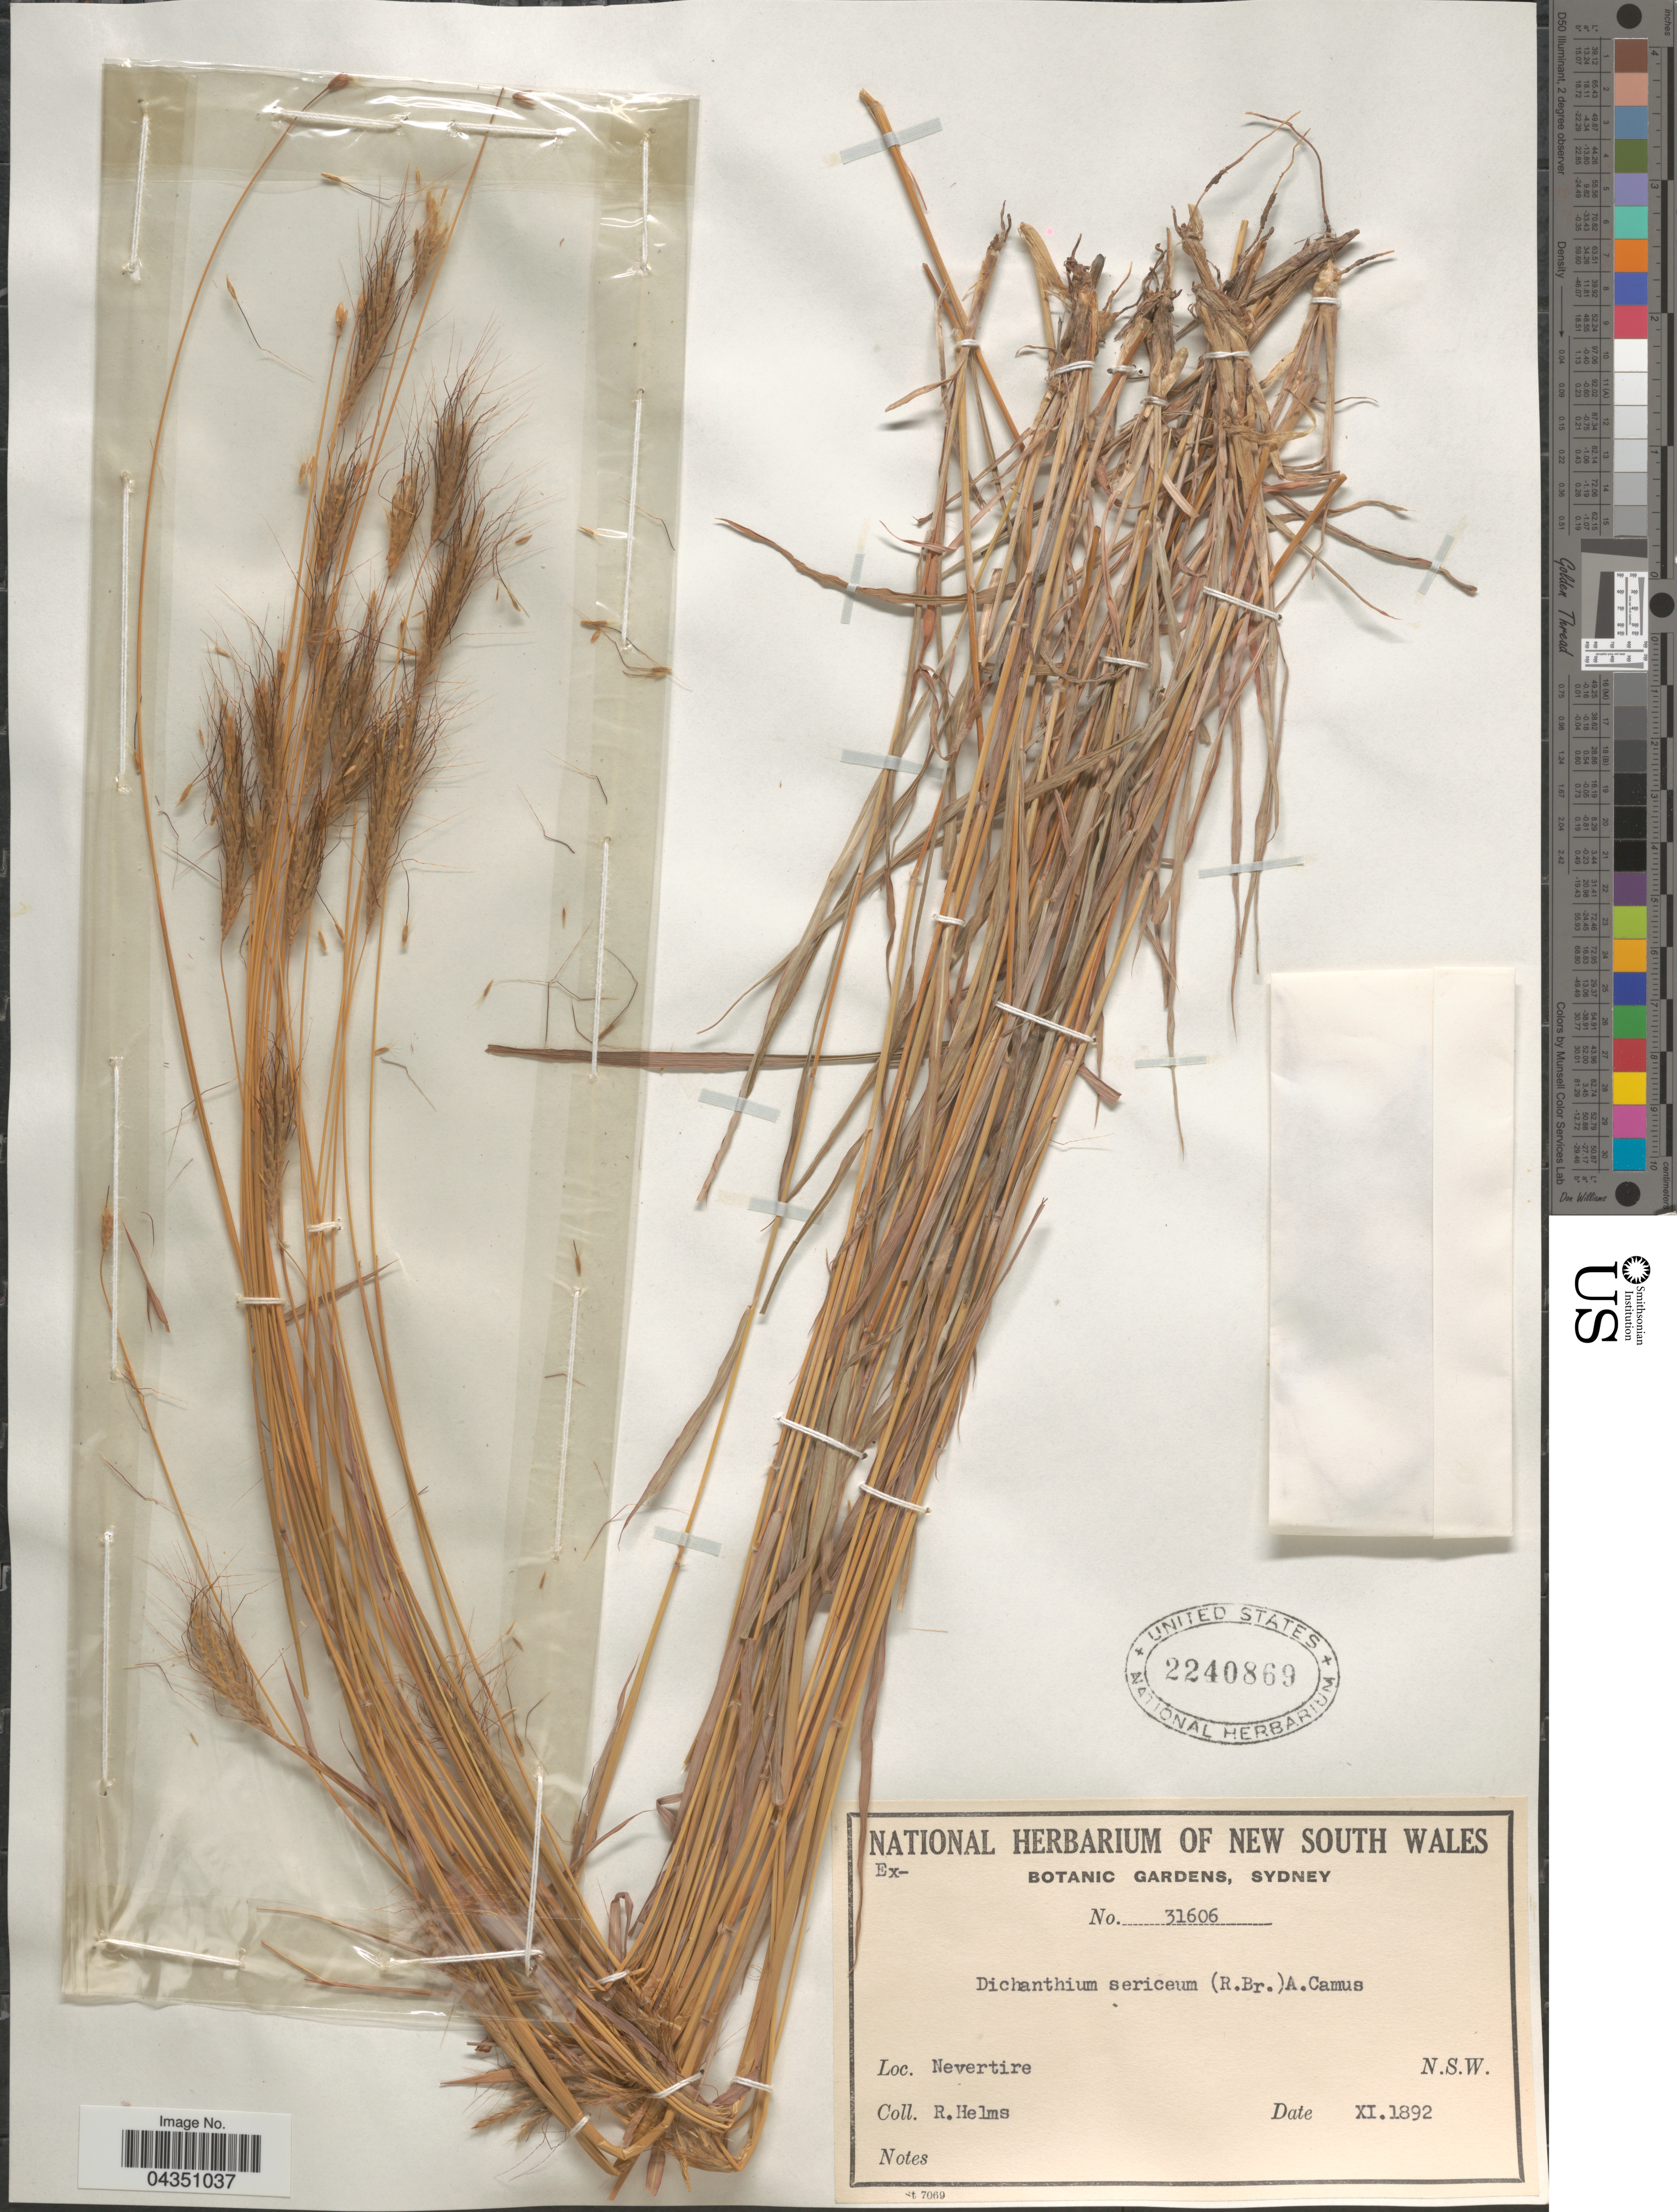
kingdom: Plantae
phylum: Tracheophyta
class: Liliopsida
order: Poales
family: Poaceae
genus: Dichanthium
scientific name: Dichanthium sericeum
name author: (R. Br.) A. Camus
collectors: R. Helms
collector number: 31606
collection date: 1892-11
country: Australia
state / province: New South Wales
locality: Nevertire.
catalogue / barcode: US 2240869